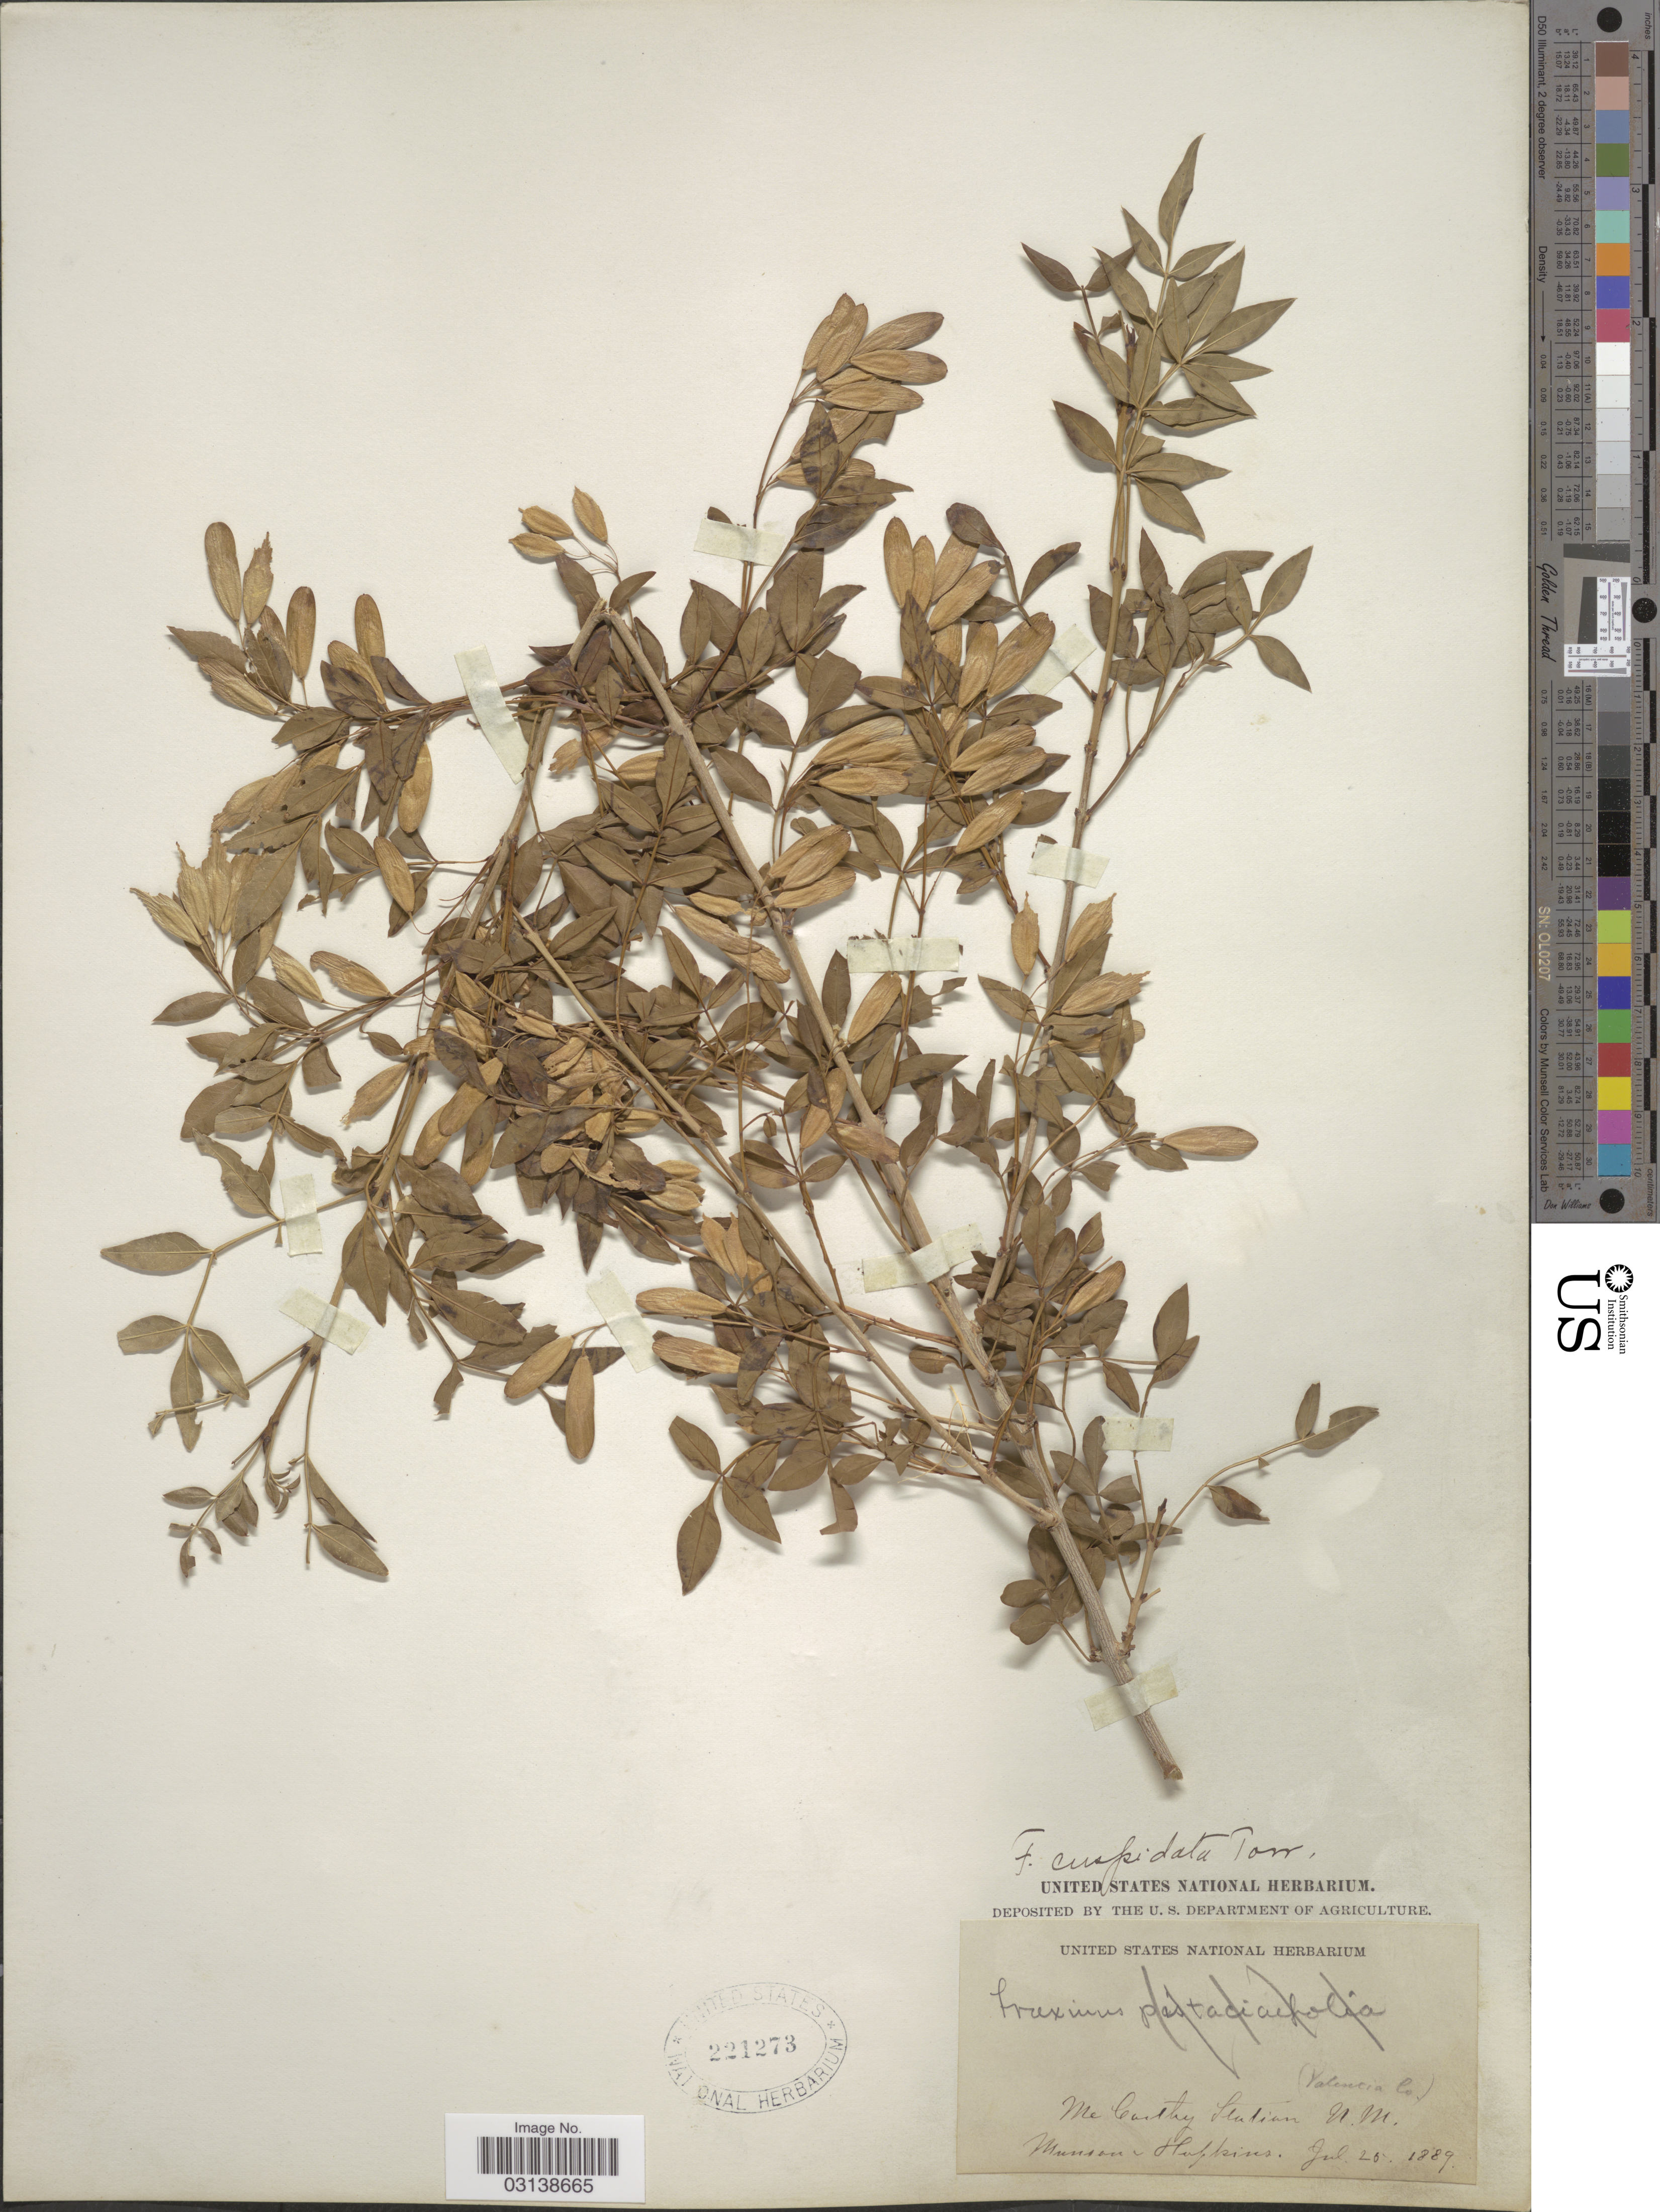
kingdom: Plantae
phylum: Tracheophyta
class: Magnoliopsida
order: Lamiales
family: Oleaceae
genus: Fraxinus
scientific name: Fraxinus cuspidata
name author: Torr.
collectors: -. Munson & -. Hopkins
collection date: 1889-07-25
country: United States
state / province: New Mexico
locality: Mc Carthy Station. (Valencia Co.).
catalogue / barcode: US 221273